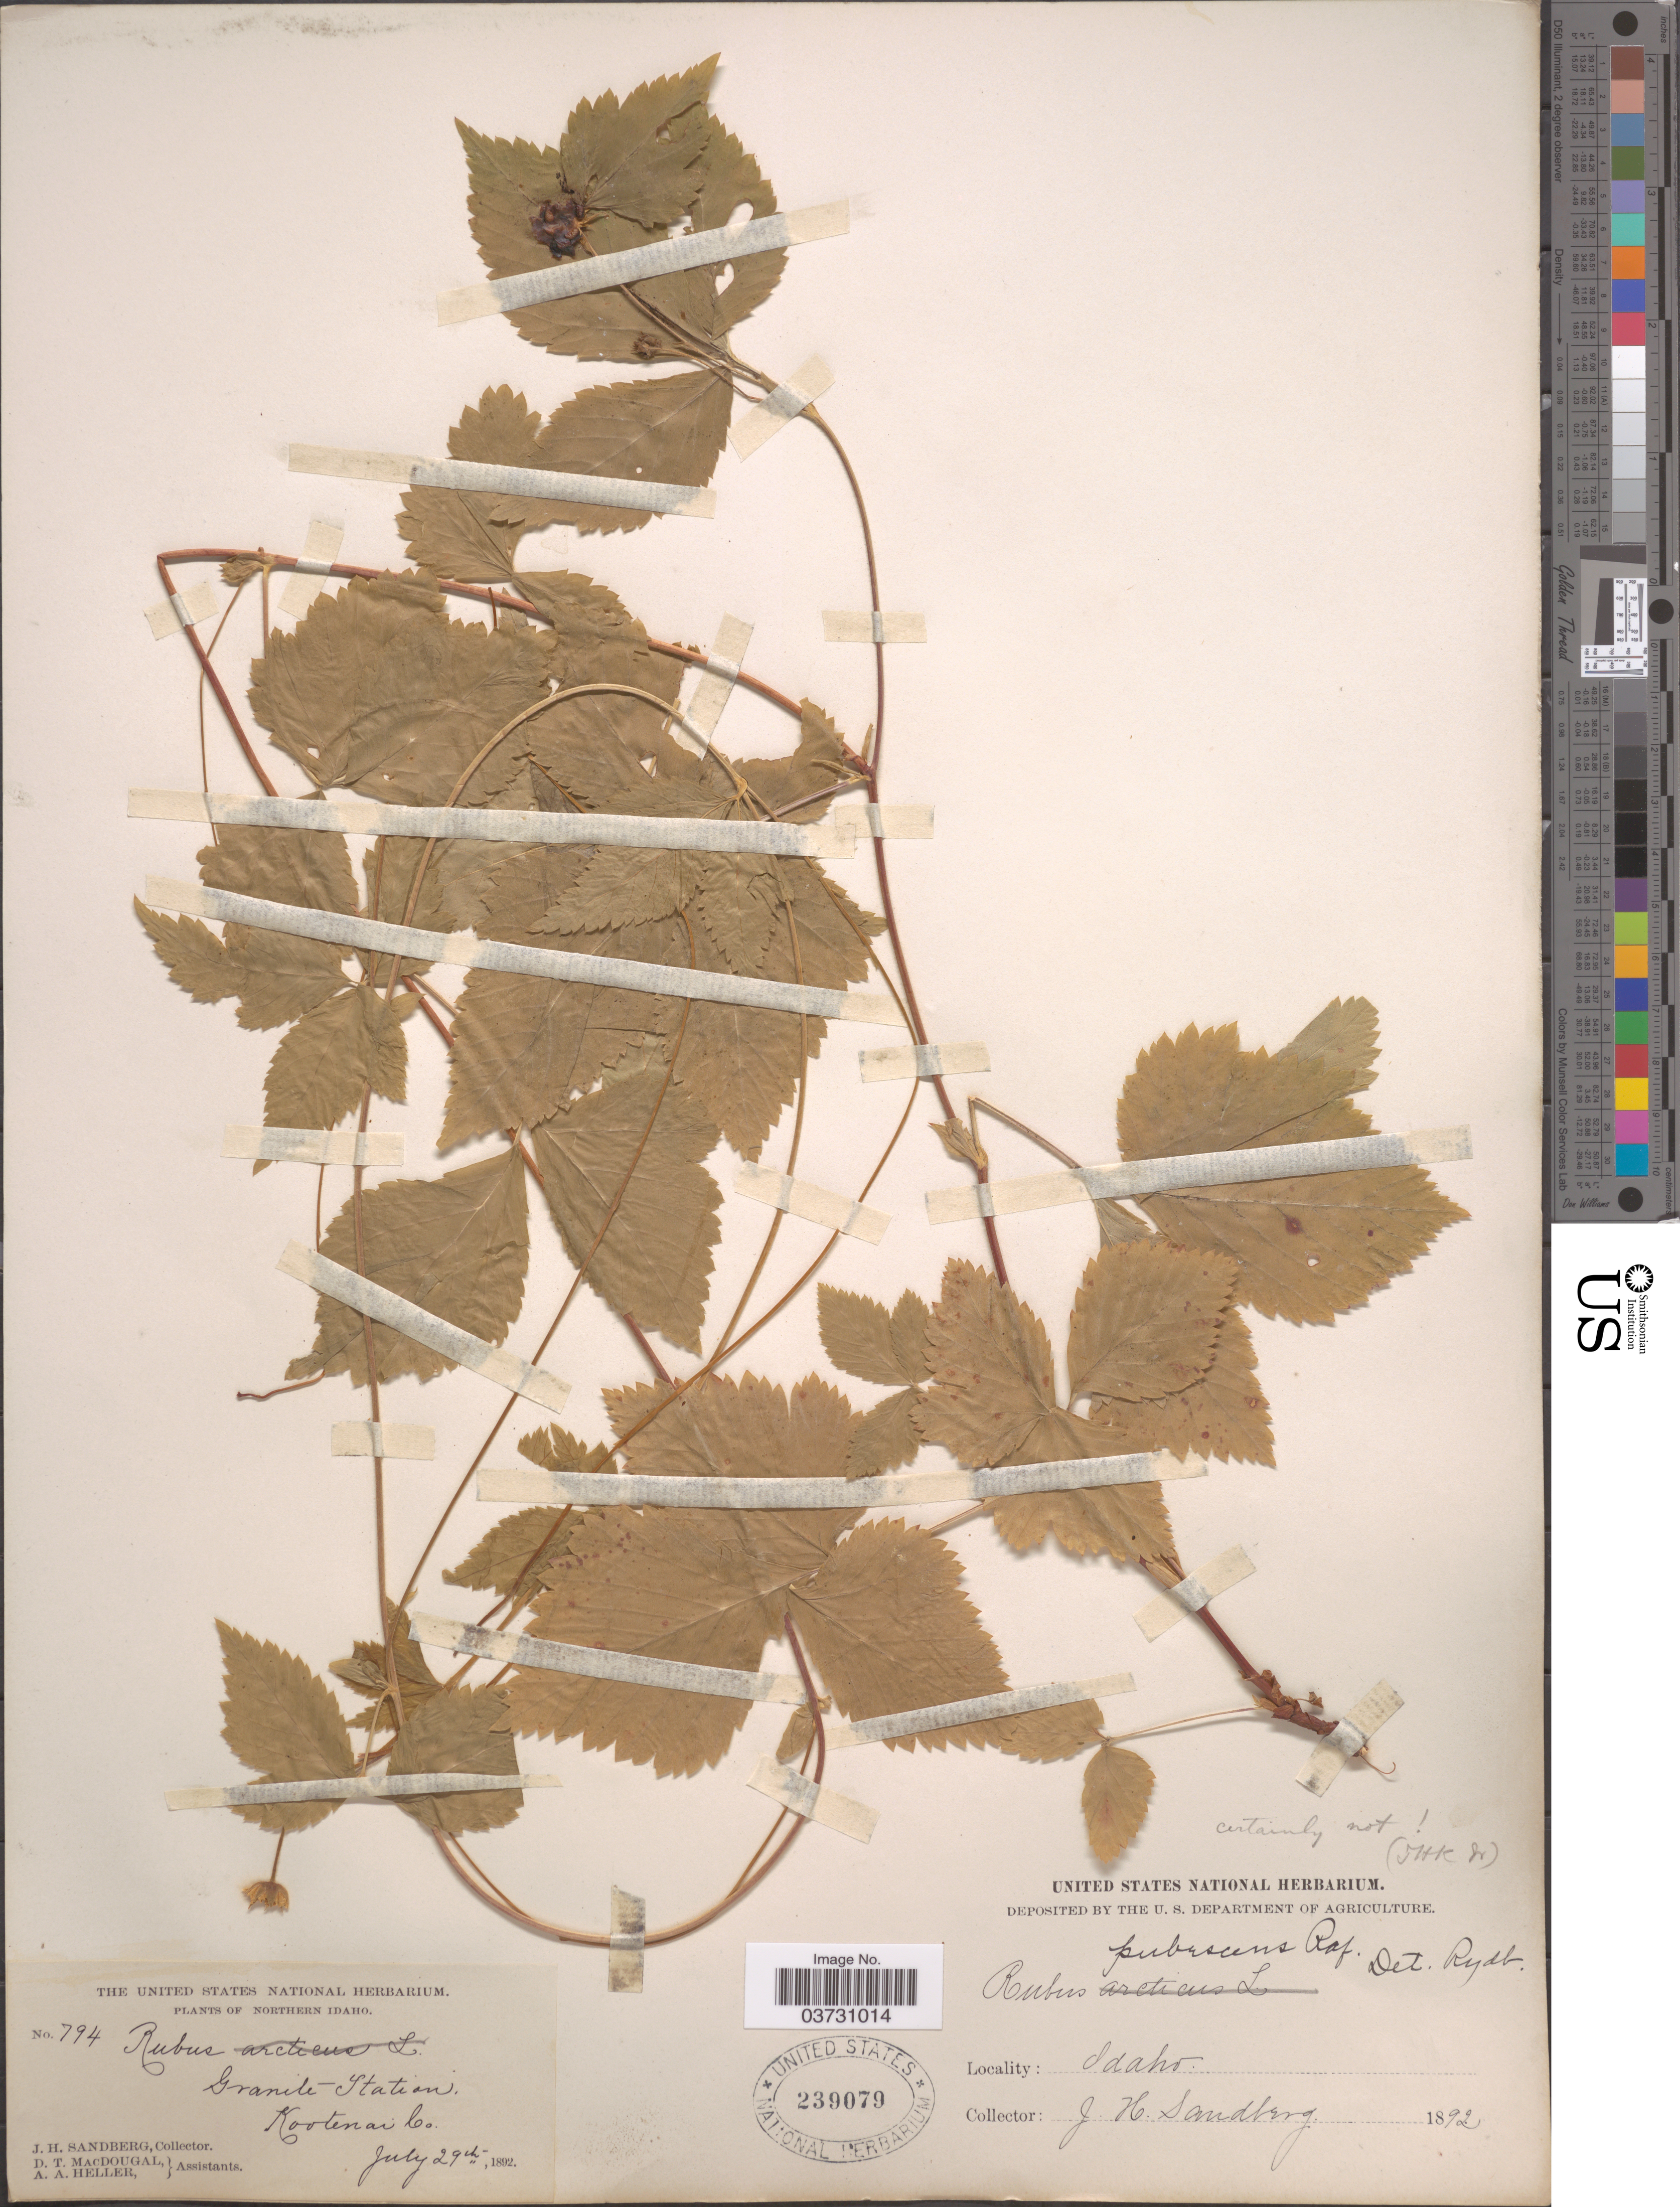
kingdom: Plantae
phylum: Tracheophyta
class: Magnoliopsida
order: Rosales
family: Rosaceae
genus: Rubus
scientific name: Rubus pubescens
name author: Raf.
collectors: J. H. Sandberg, D. T. MacDougal & A. A. Heller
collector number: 794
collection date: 1892-07-29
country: United States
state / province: Idaho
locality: Northern Idaho. Granite Station. Kootenai Co.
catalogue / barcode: US 239079